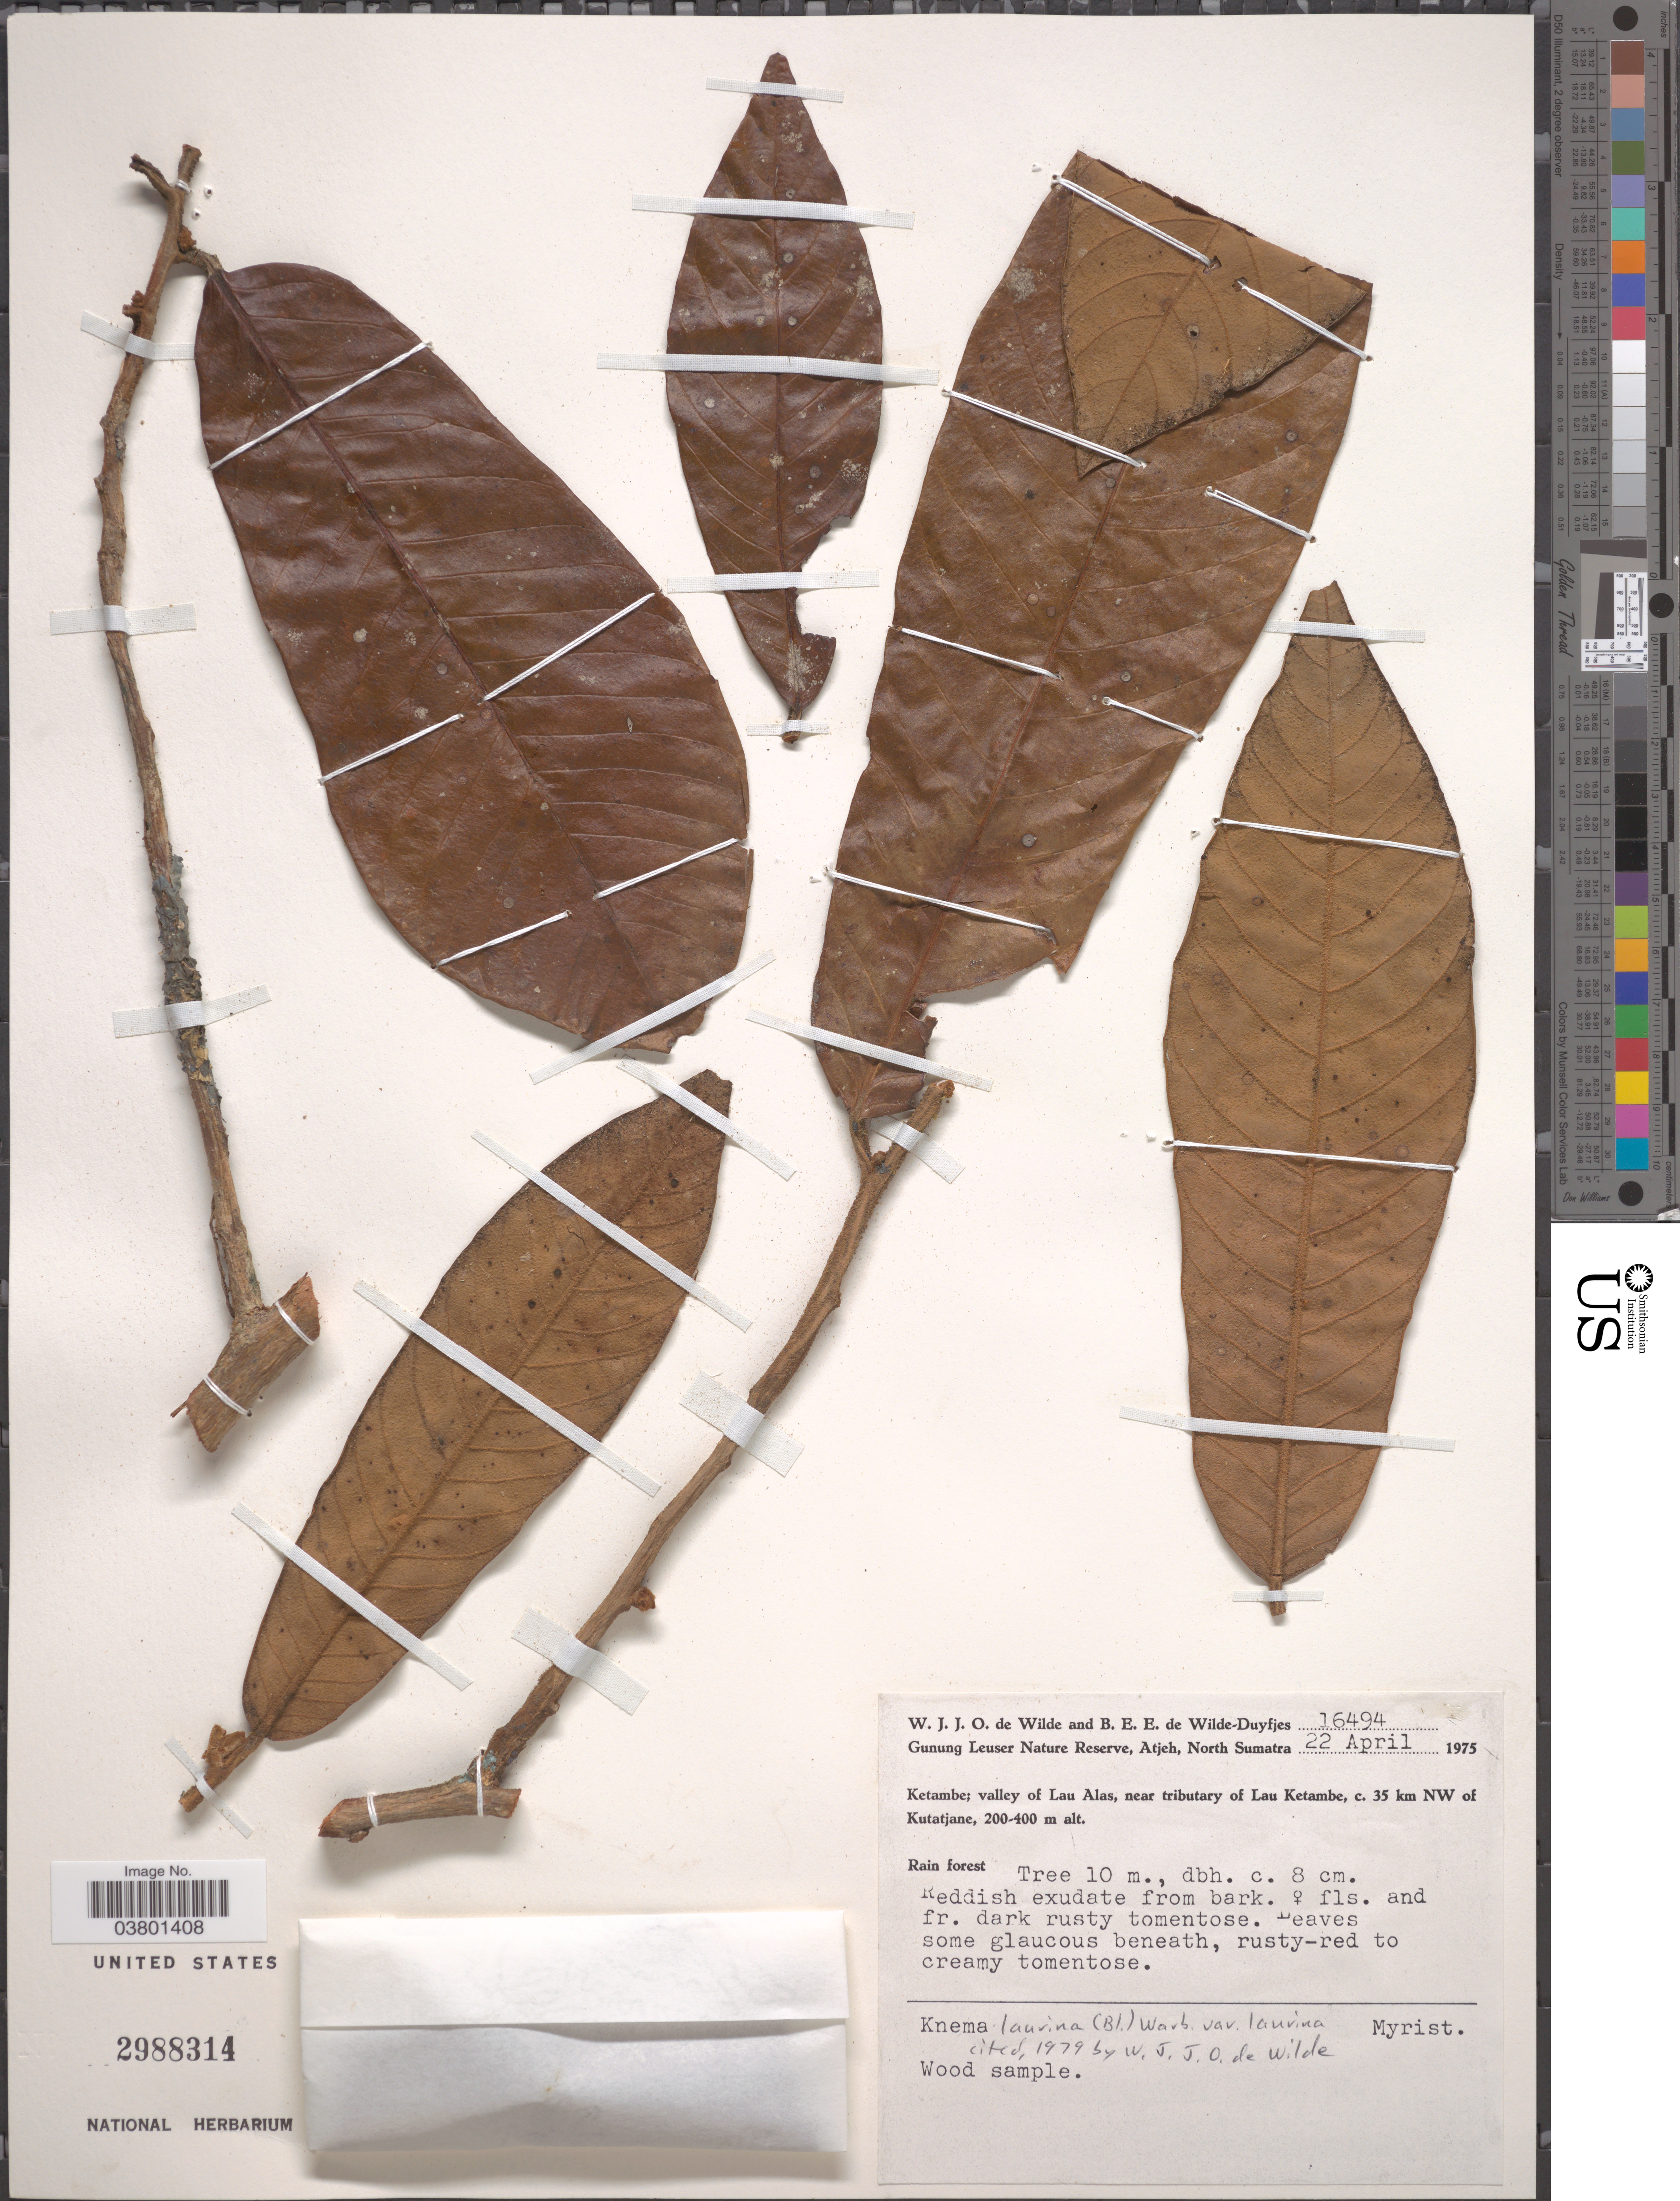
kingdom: Plantae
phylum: Tracheophyta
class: Magnoliopsida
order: Magnoliales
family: Myristicaceae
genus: Knema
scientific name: Knema laurina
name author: Warb.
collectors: W. J. de Wilde & B. E. de Wilde-Duyfjes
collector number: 16494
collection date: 1975-04-22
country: Indonesia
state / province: Sumatra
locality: Gunung Leuser Nature Reserve, Atjeh, North Sumatra. Ketambe; valley of Lau Alas, near tributary of Lau Ketambe, c. 35 km NW of Kutatjane.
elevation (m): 200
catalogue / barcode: US 2988314